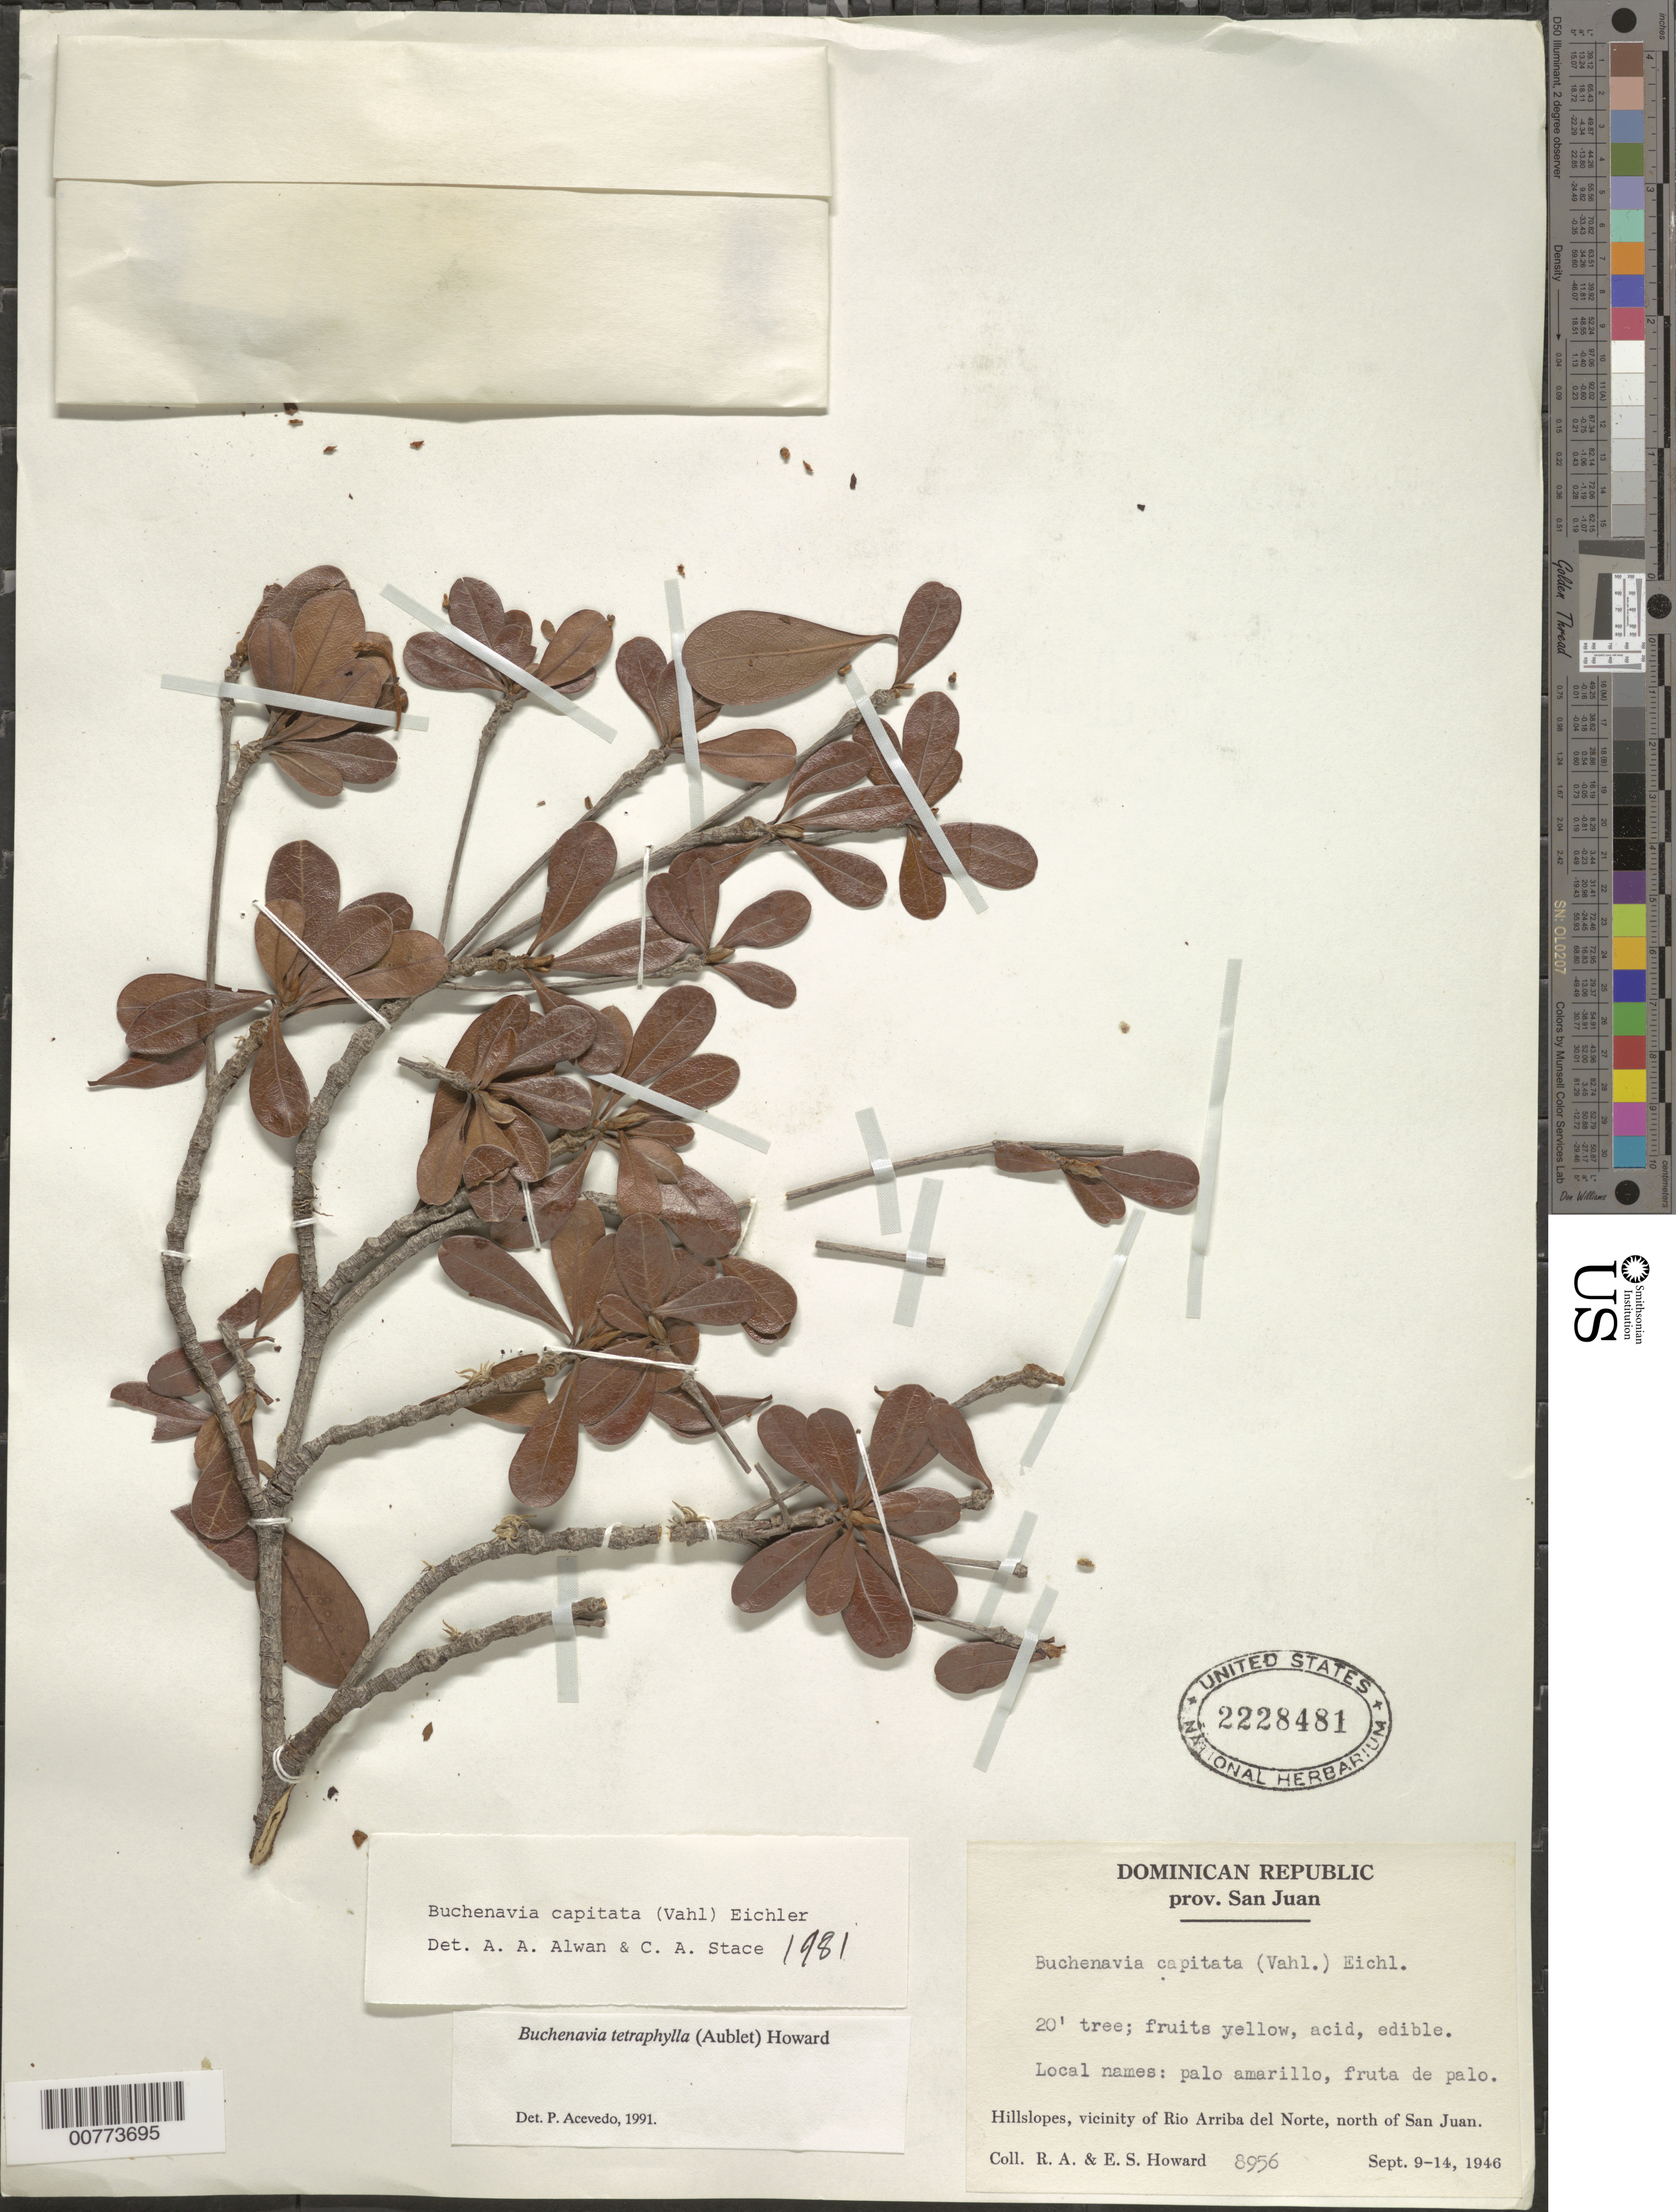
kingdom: Plantae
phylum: Tracheophyta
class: Magnoliopsida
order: Myrtales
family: Combretaceae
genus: Terminalia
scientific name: Terminalia tetraphylla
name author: (Aubl.) Gere & Boatwr.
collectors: R. A. Howard & E. S. Howard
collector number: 8956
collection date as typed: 09 Sep 1946 to 14 Sep 1946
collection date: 1946-09-09/1946-09-14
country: Dominican Republic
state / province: San Juan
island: Hispaniola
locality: Vicinity of Río Arriba del Norte, north of San Juan.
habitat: Hillslopes.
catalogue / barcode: US 2228481